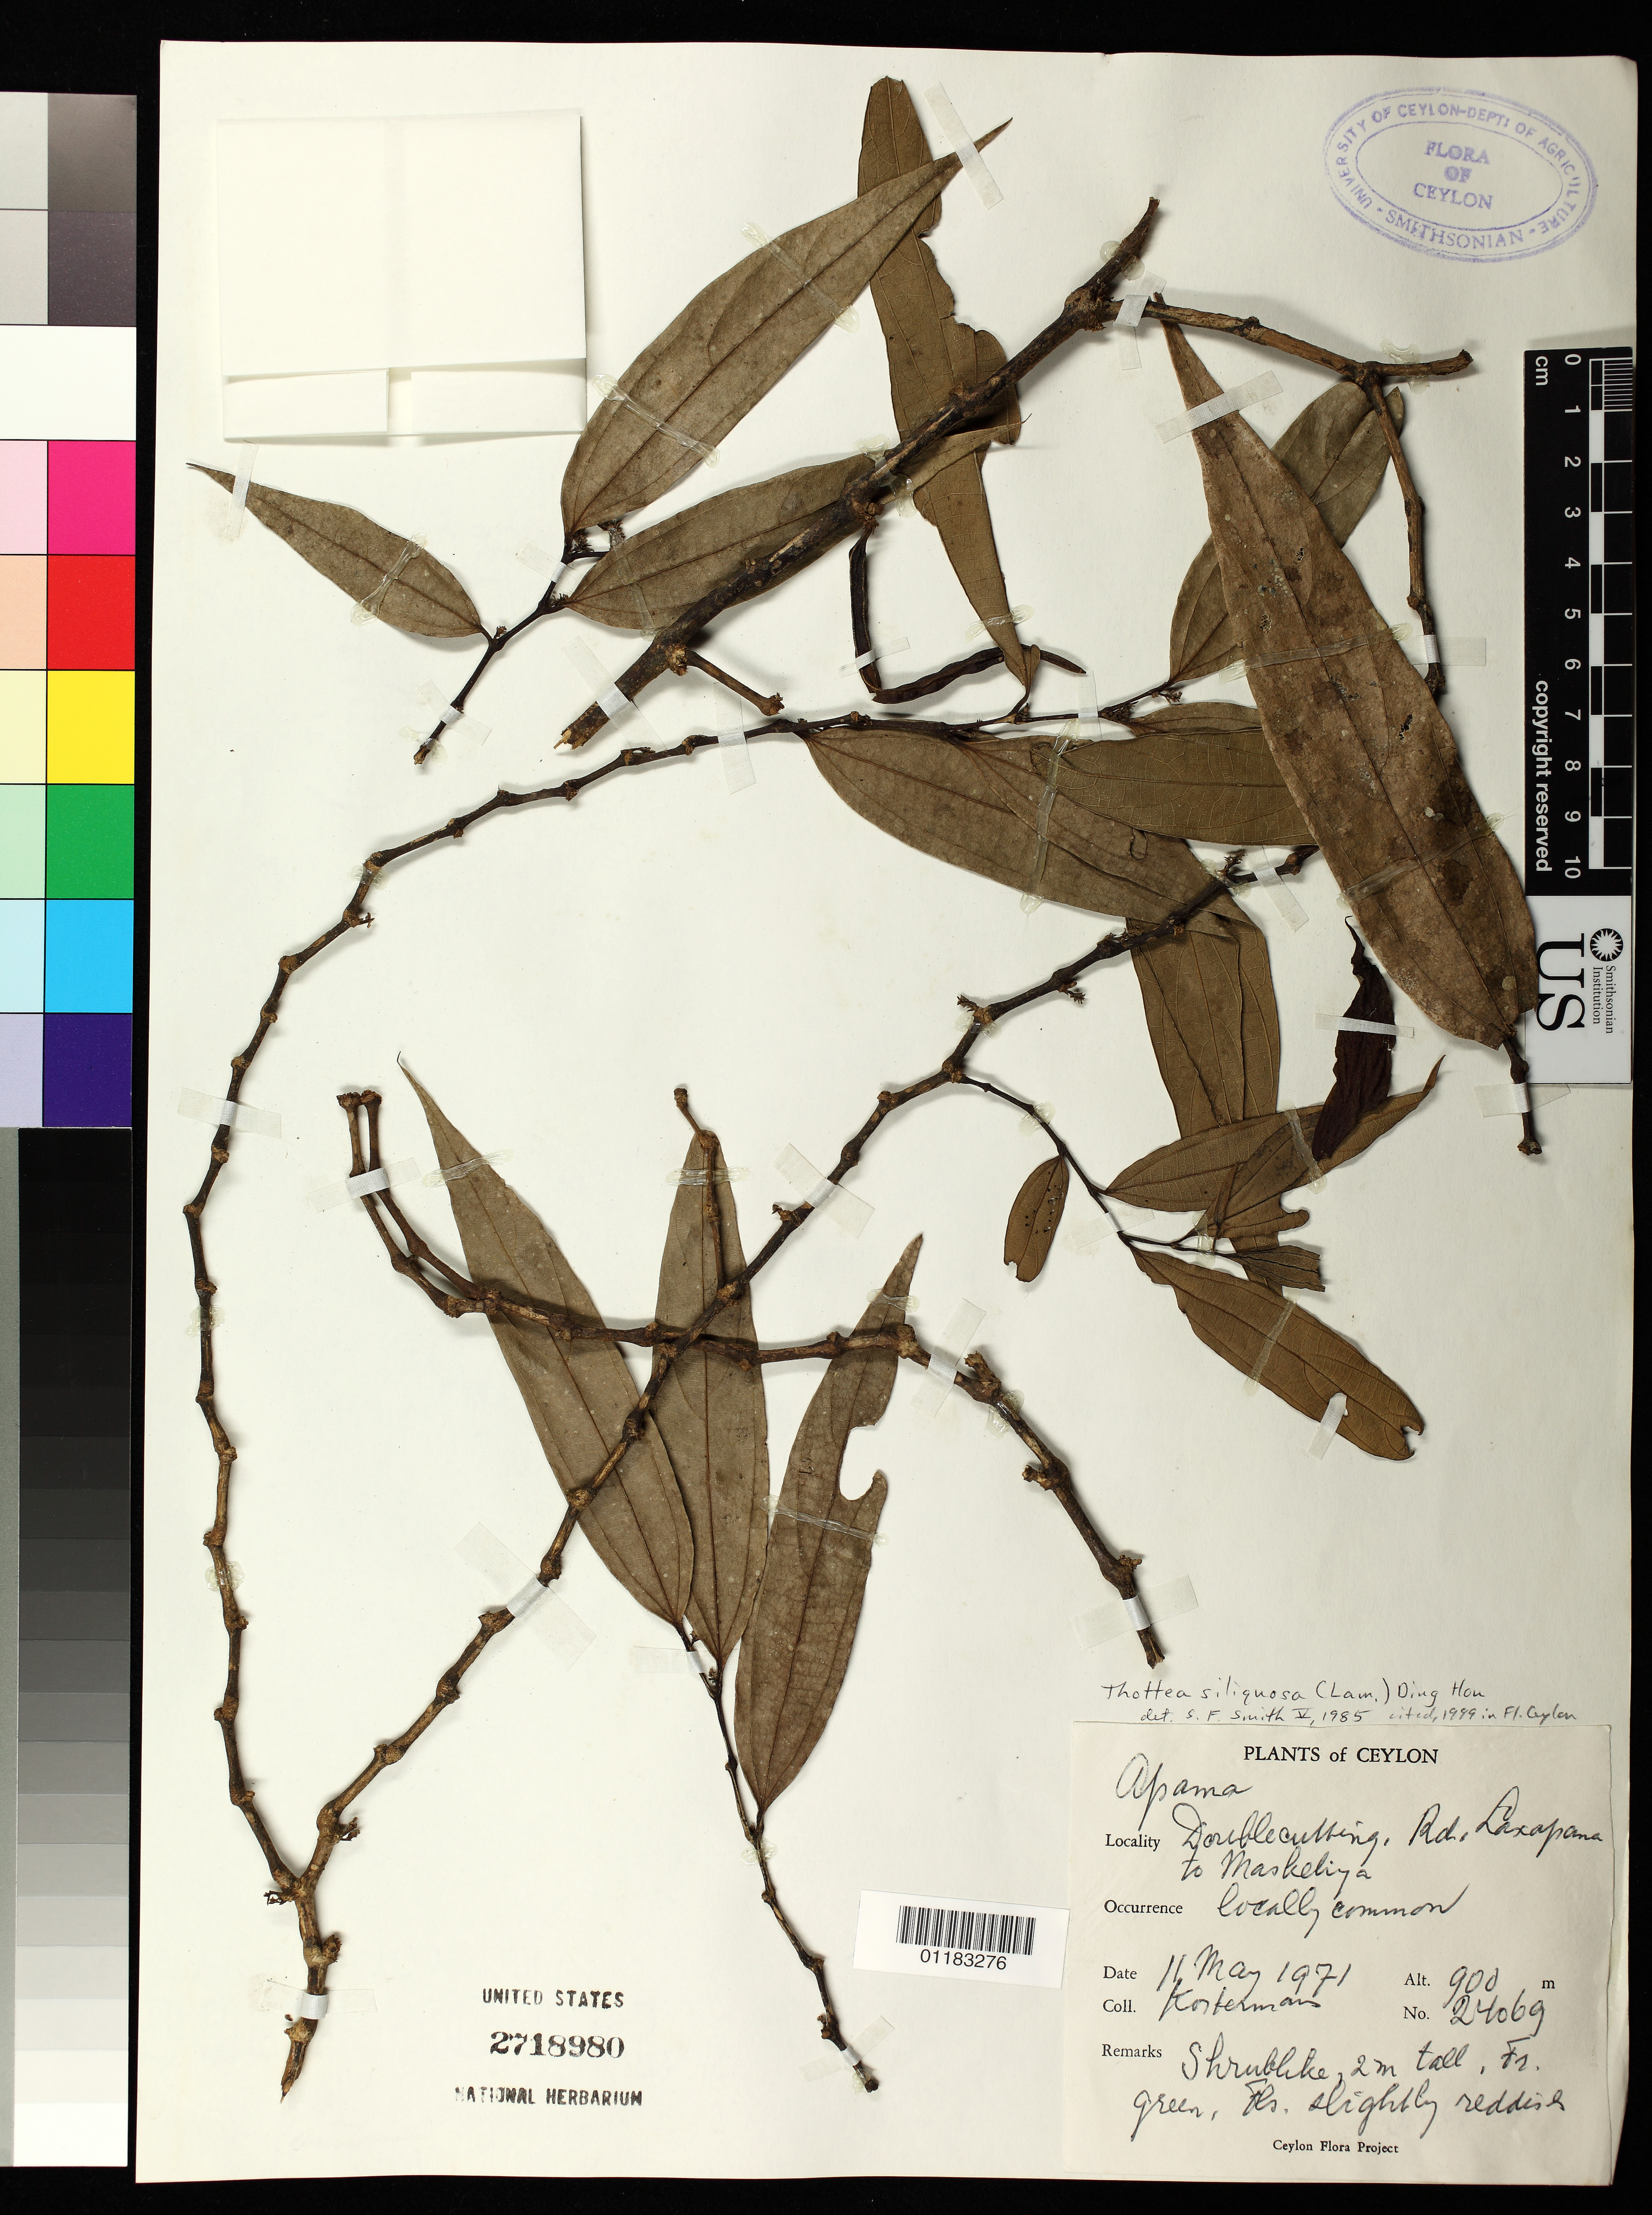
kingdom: Plantae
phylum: Tracheophyta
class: Magnoliopsida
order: Piperales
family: Aristolochiaceae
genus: Thottea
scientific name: Thottea siliquosa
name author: (Lam.) Ding Hou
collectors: A. J. G. Kostermans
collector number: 24069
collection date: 1971-05-11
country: Sri Lanka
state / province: Central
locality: Doublecutting Rd. Lexpana to Maskeliya.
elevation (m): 900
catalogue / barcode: US 2718980